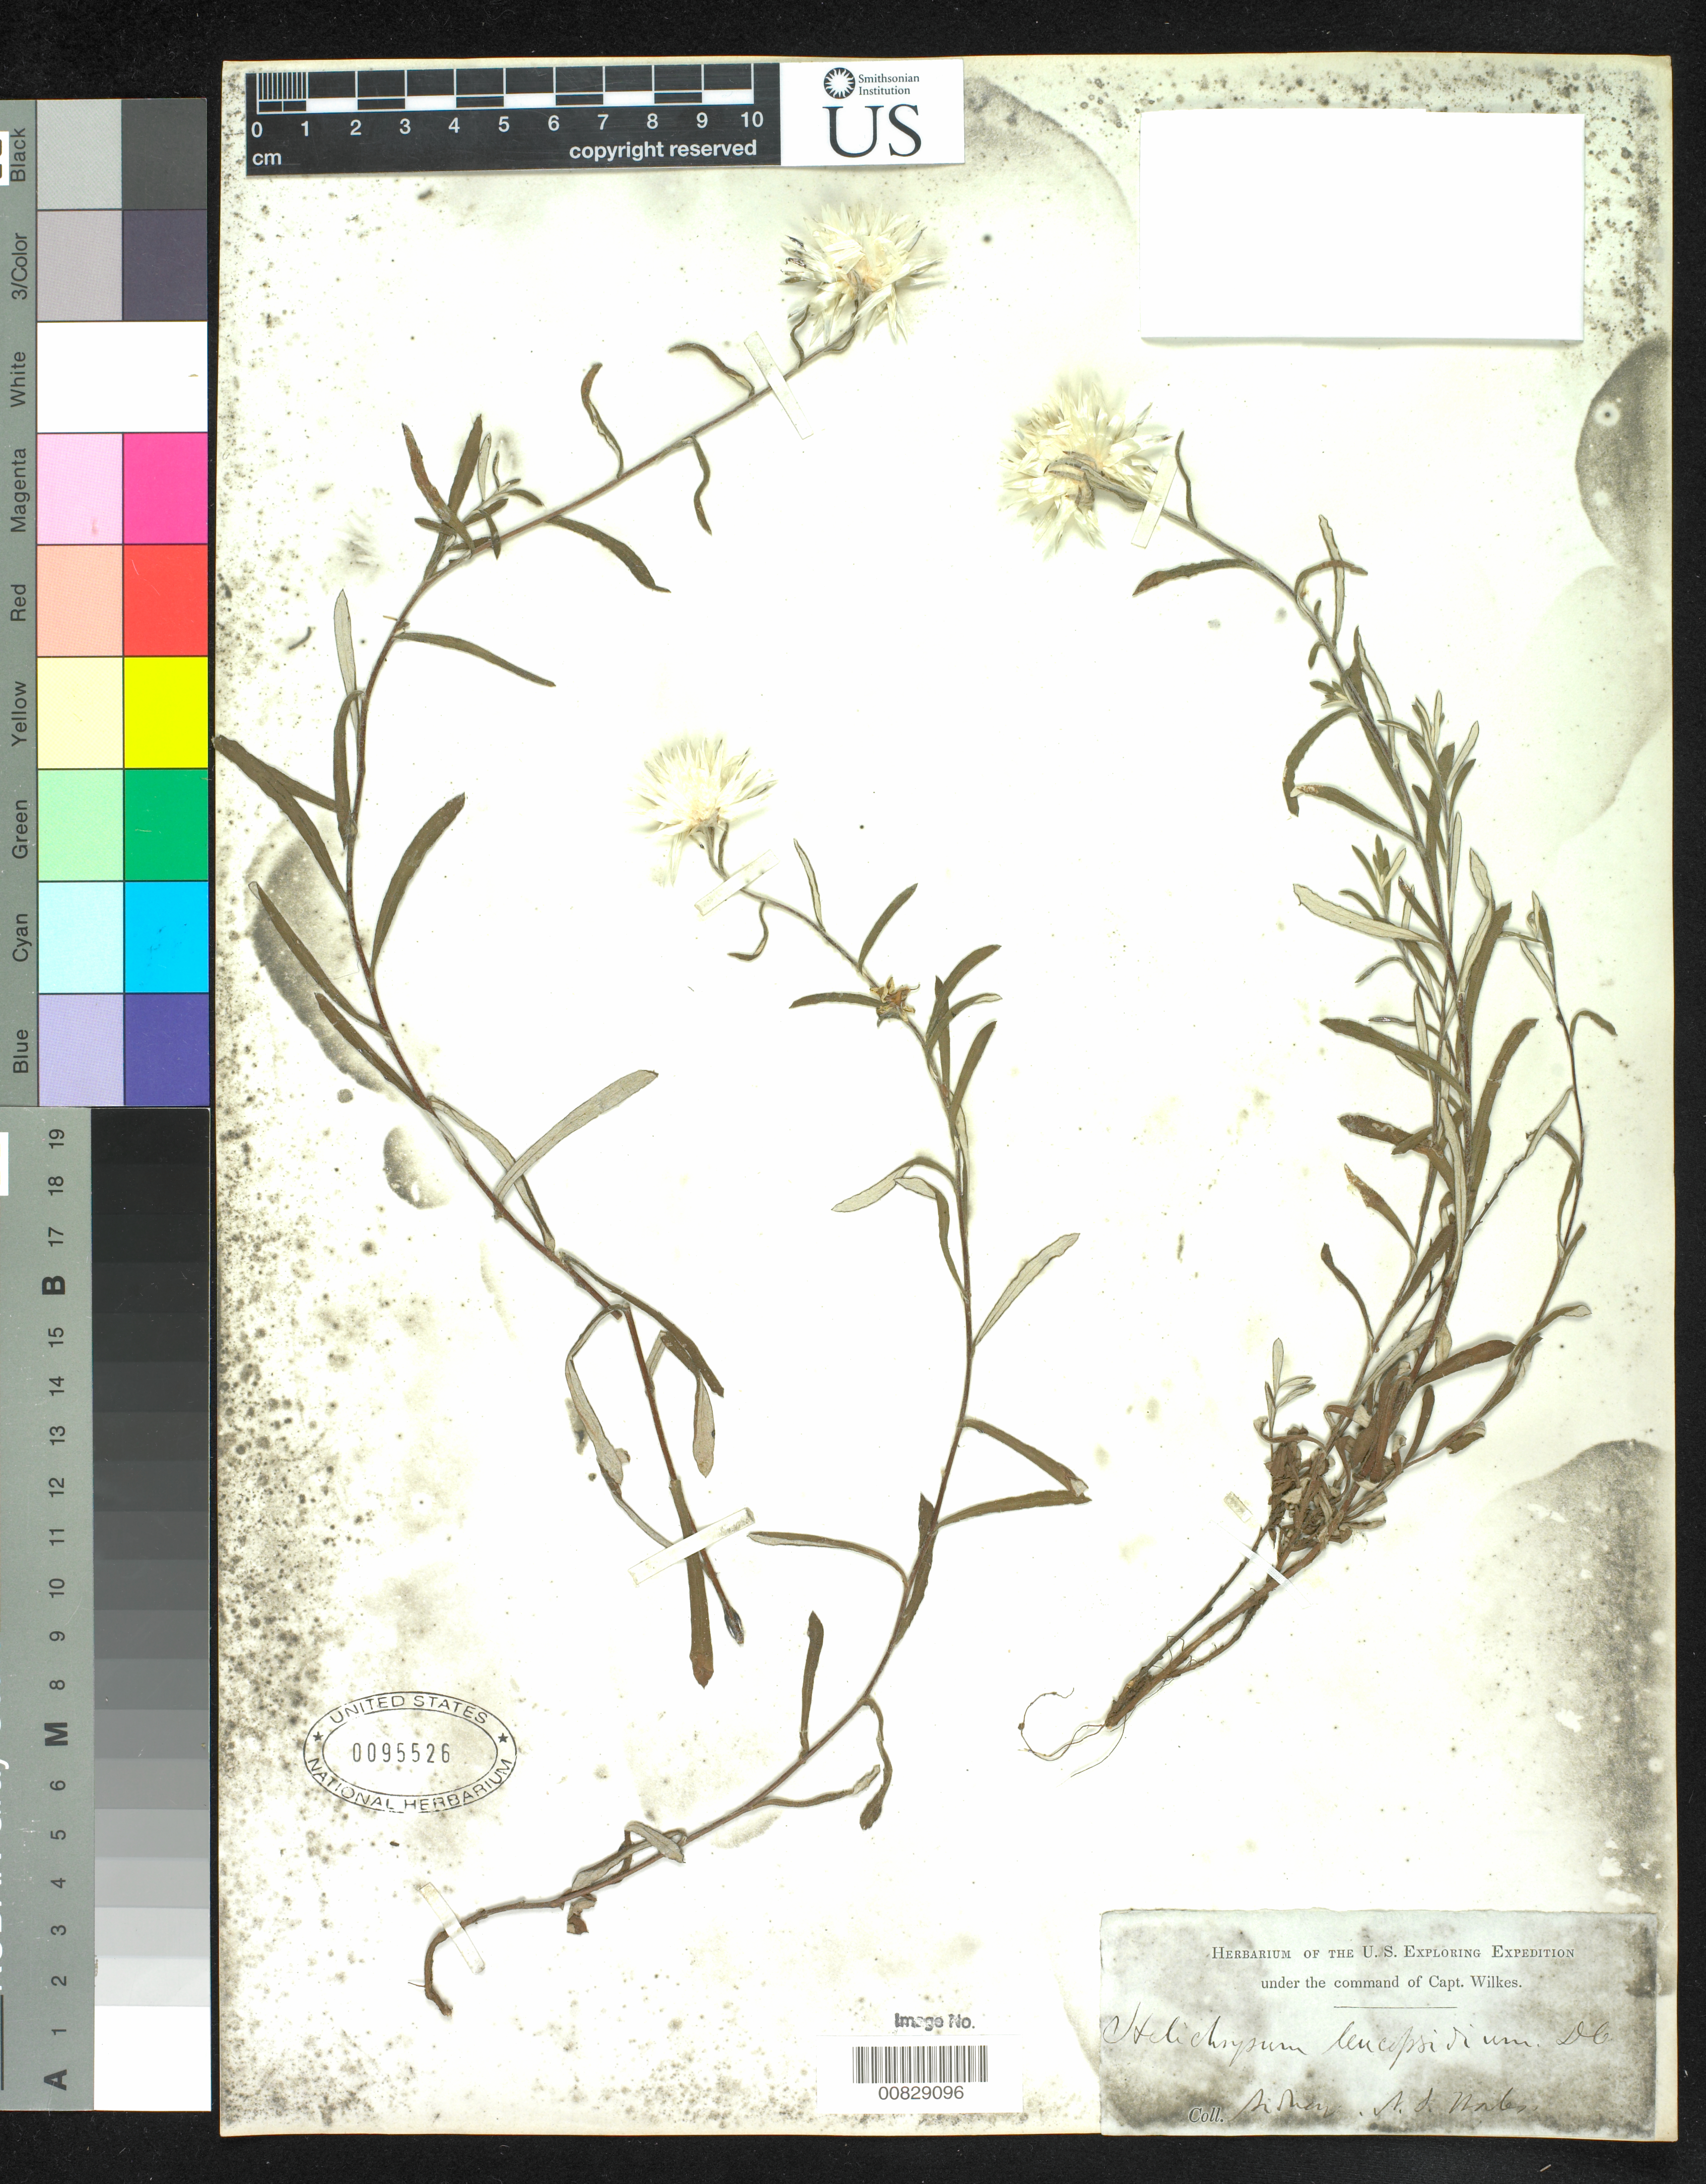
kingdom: Plantae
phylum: Tracheophyta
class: Magnoliopsida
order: Asterales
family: Asteraceae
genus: Helichrysum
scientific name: Helichrysum leucopsideum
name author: DC.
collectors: Wilkes Explor. Exped.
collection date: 1838/1842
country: Australia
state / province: New South Wales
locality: Sydney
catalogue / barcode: US 95526